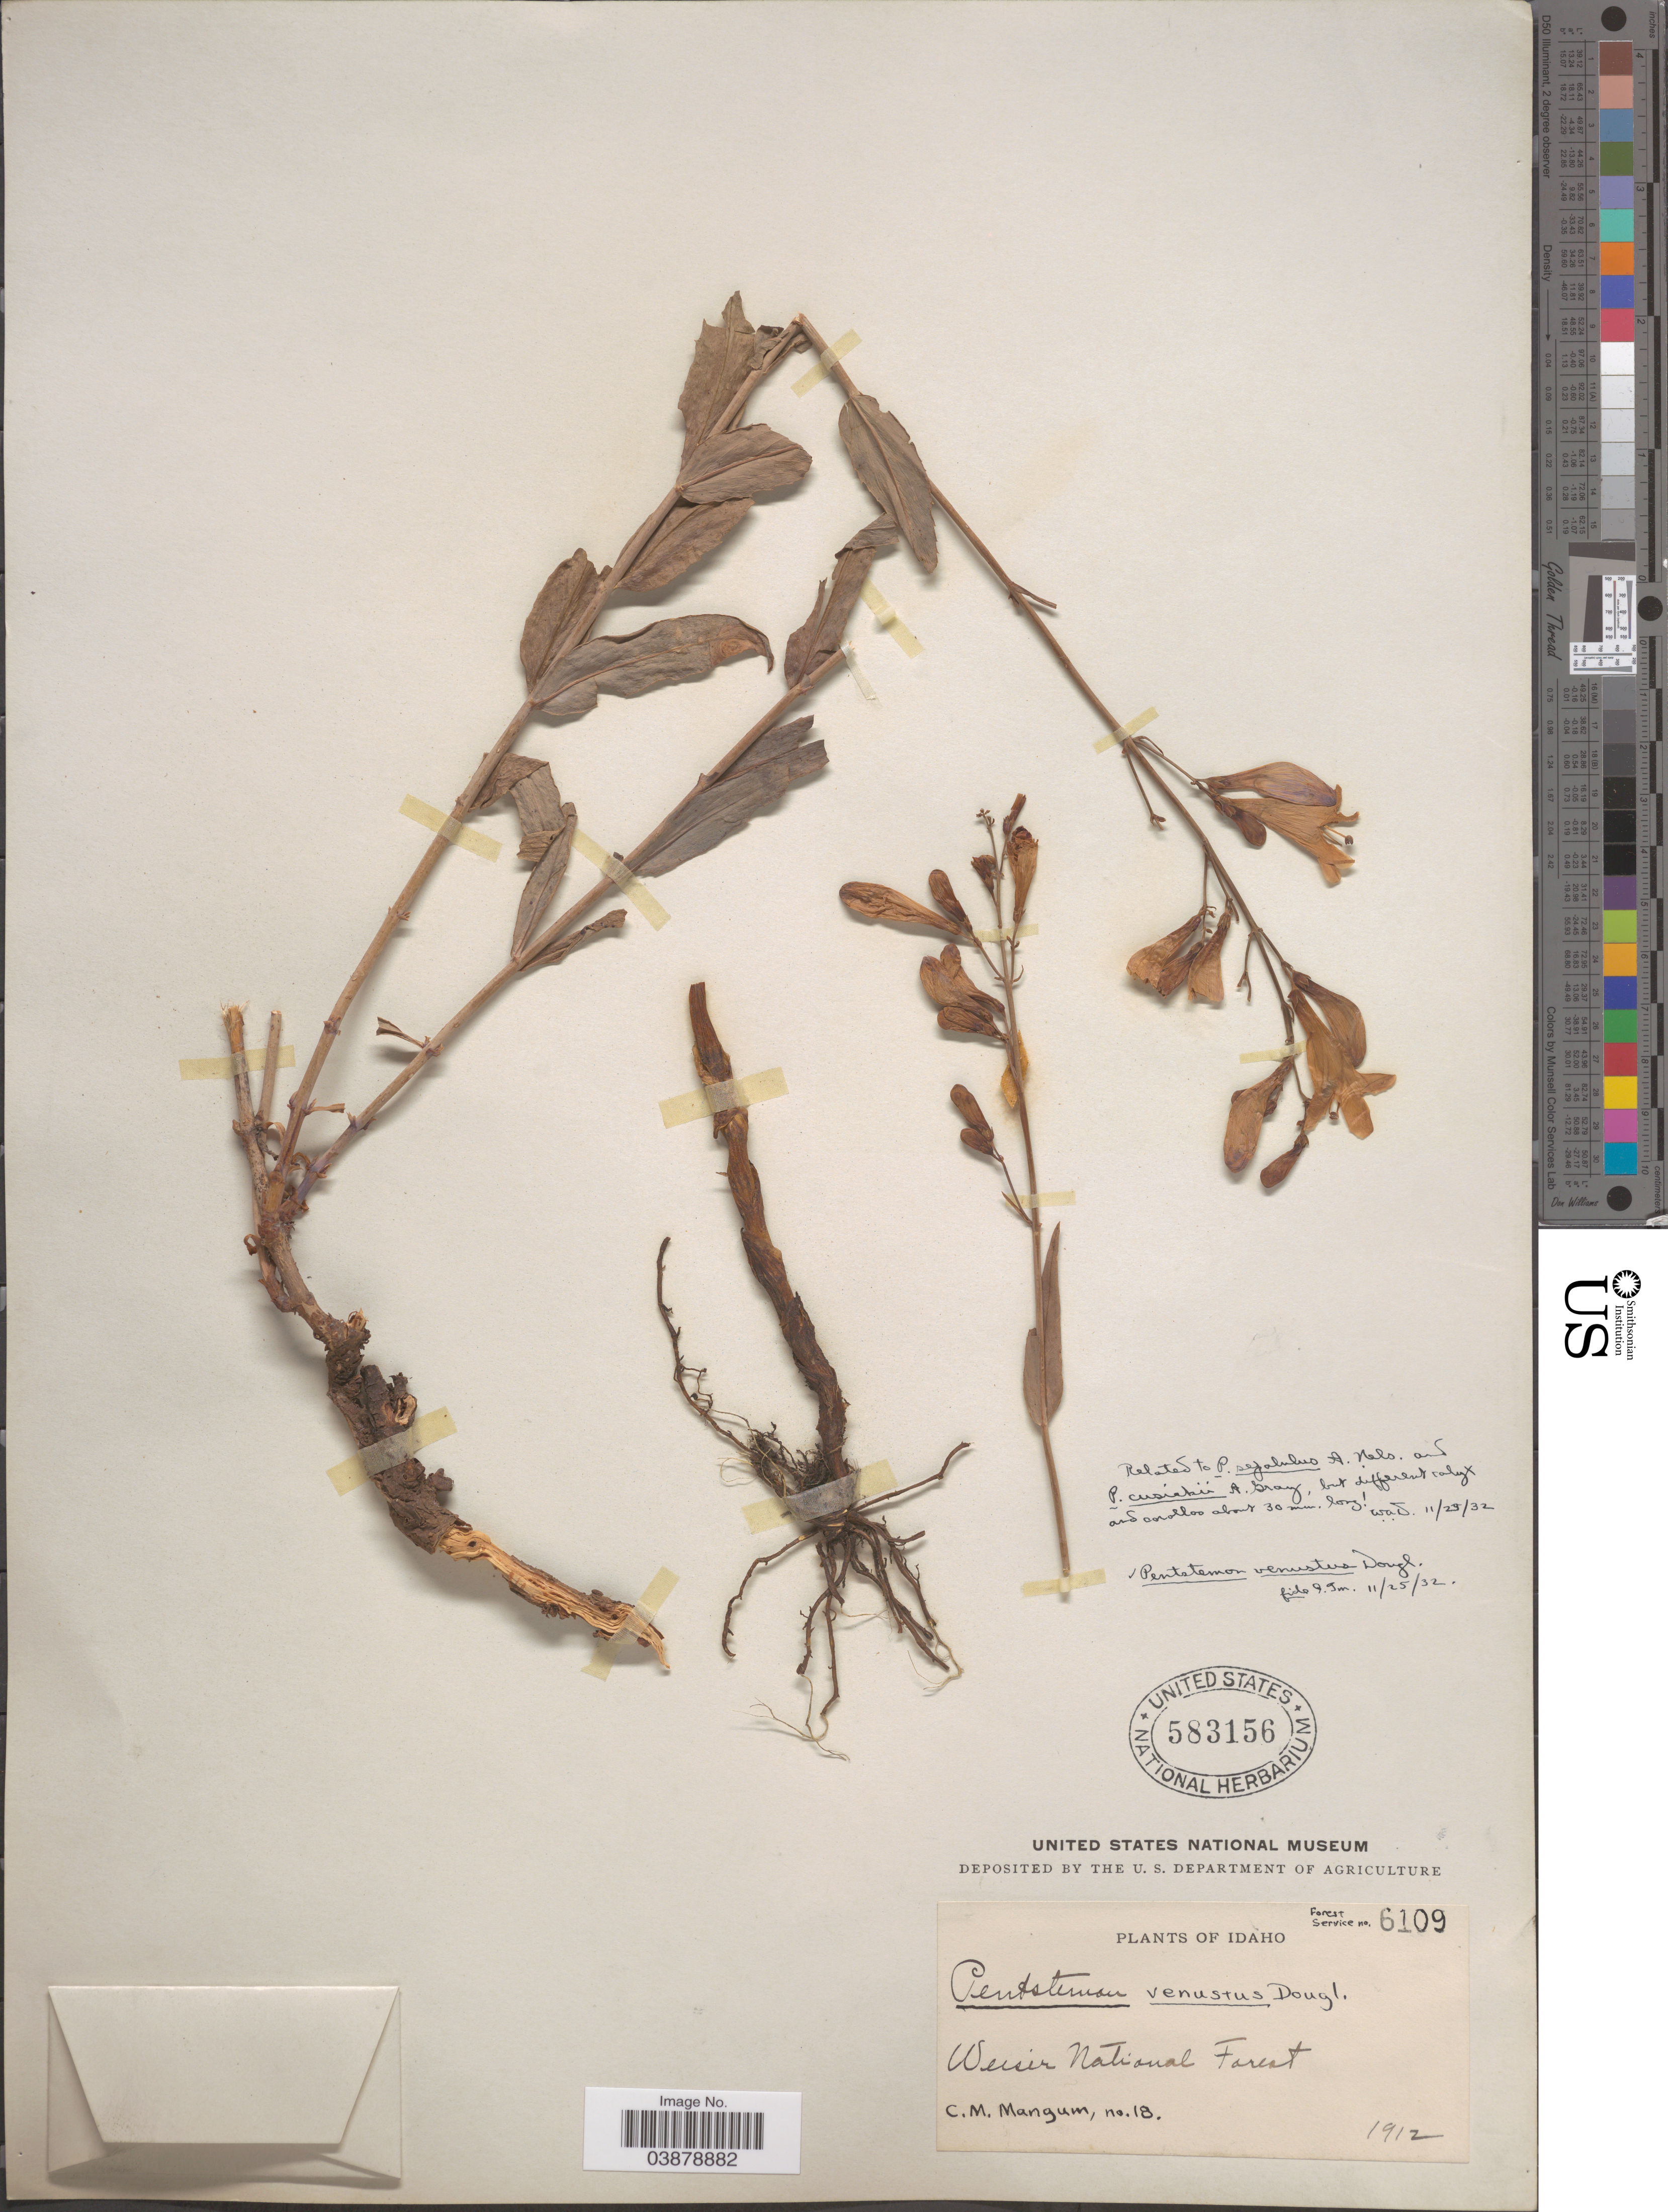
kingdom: Plantae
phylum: Tracheophyta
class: Magnoliopsida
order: Lamiales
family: Plantaginaceae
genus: Penstemon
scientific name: Penstemon venustus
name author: Douglas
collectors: C. Mangum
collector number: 18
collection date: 1912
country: United States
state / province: Idaho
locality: Weiser National Forest.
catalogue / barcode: US 583156